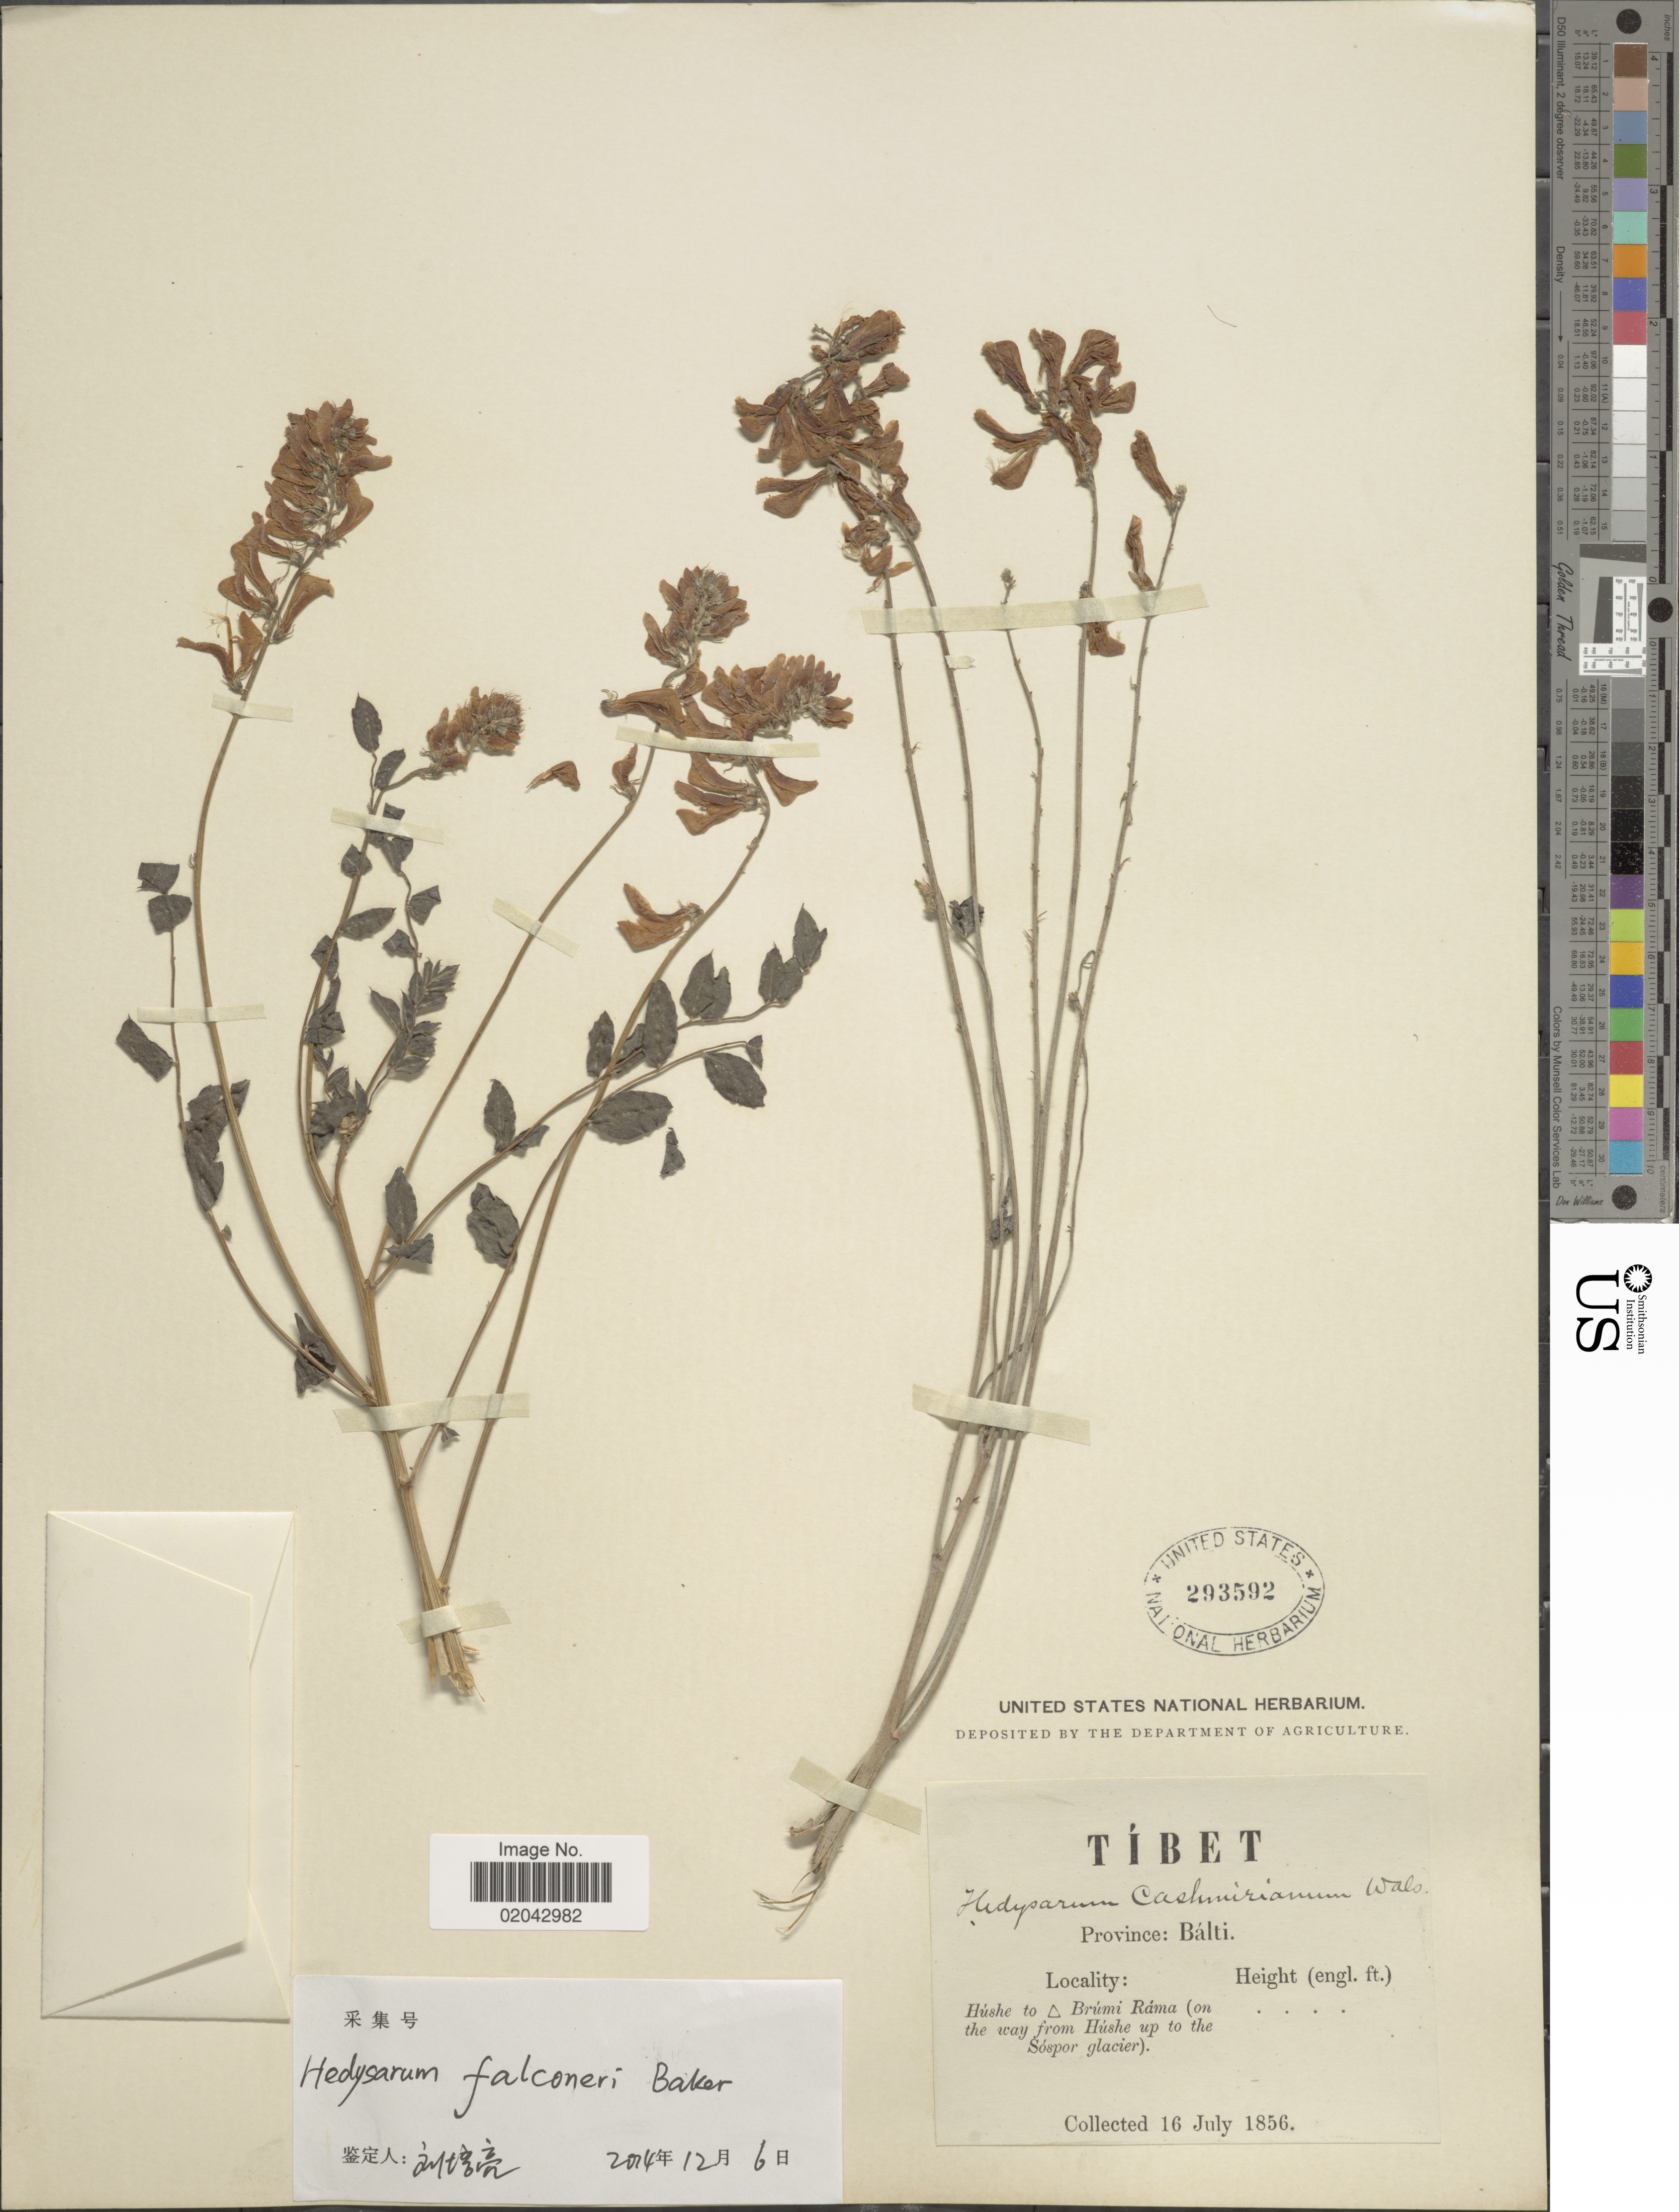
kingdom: Plantae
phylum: Tracheophyta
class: Magnoliopsida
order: Fabales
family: Fabaceae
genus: Hedysarum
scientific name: Hedysarum falconeri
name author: Baker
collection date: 1856-07-16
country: China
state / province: Xizang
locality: Tibet, Province Balti, Hushe to Brumi Rama (on the way from Hushe up to the sospor glacier)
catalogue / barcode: US 293592